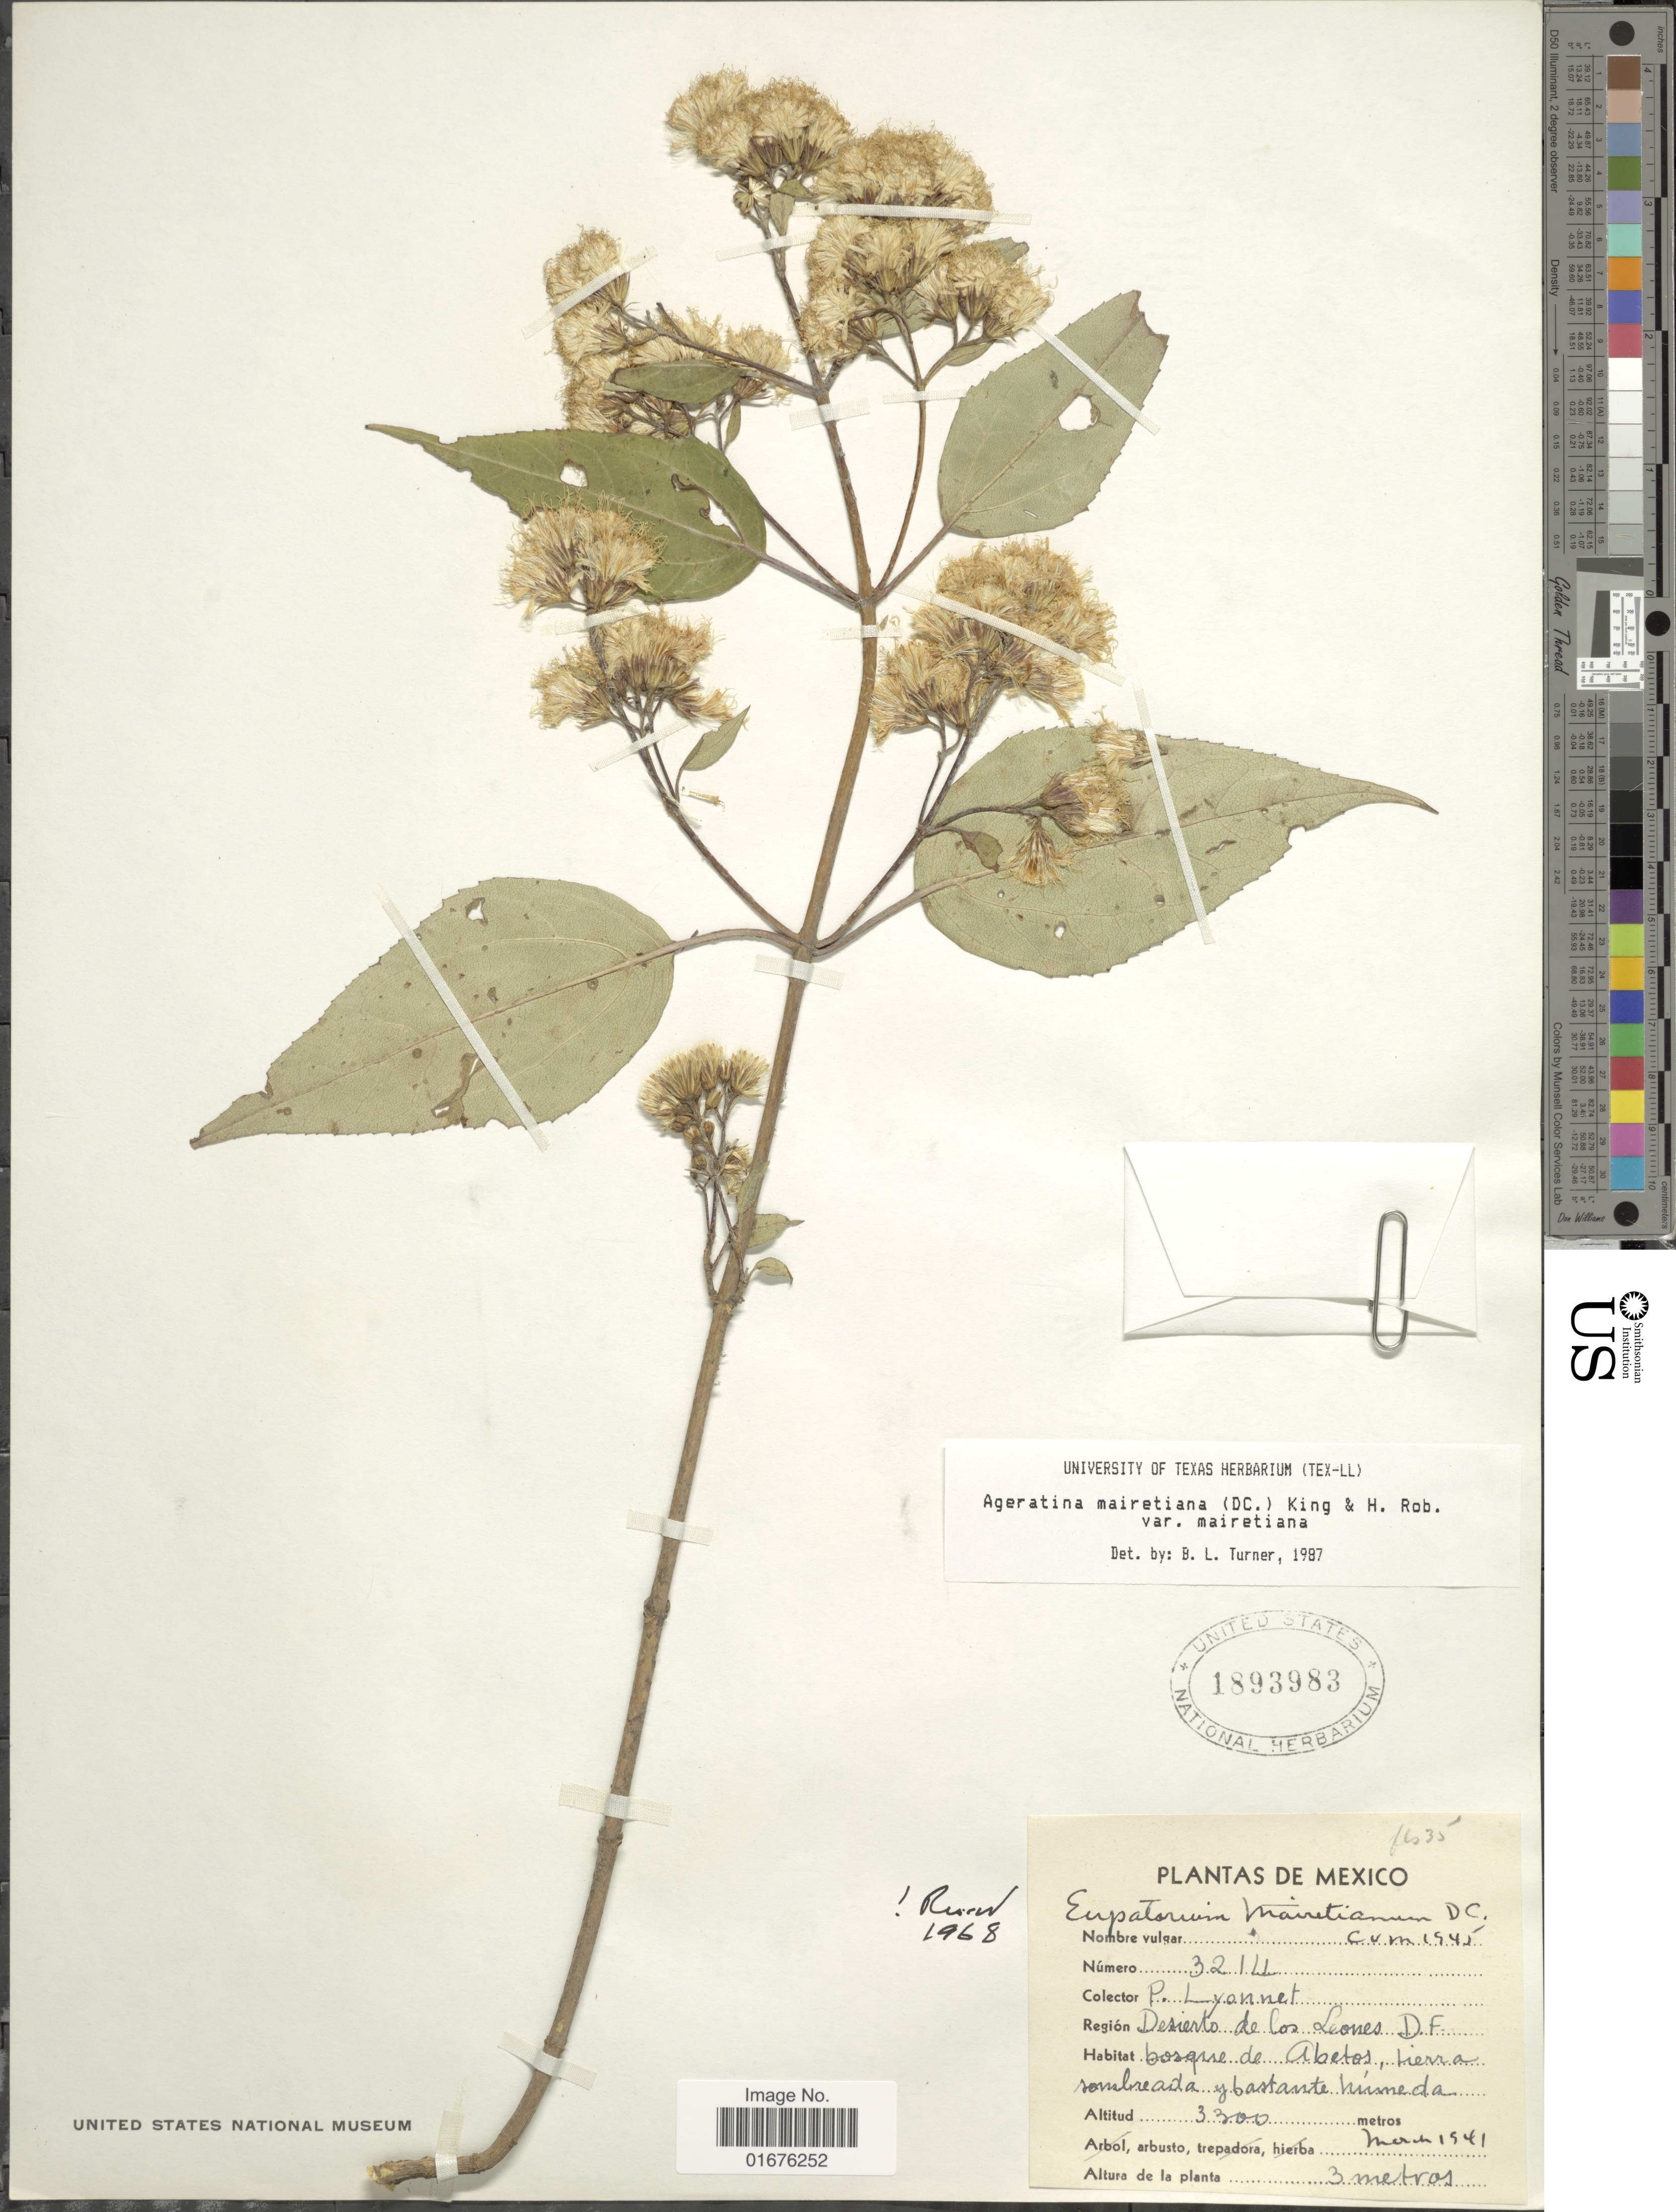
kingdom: Plantae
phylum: Tracheophyta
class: Magnoliopsida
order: Asterales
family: Asteraceae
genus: Ageratina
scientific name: Ageratina mairetiana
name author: (DC.) R.M. King & H. Rob.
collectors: P. Lyonnet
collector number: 3211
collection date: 1941-03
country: Mexico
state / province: Distrito Federal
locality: Desierto de los Leones, bosque de Abetos, tierra sombre ada y bastante húmeda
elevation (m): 3300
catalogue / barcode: US 1893983